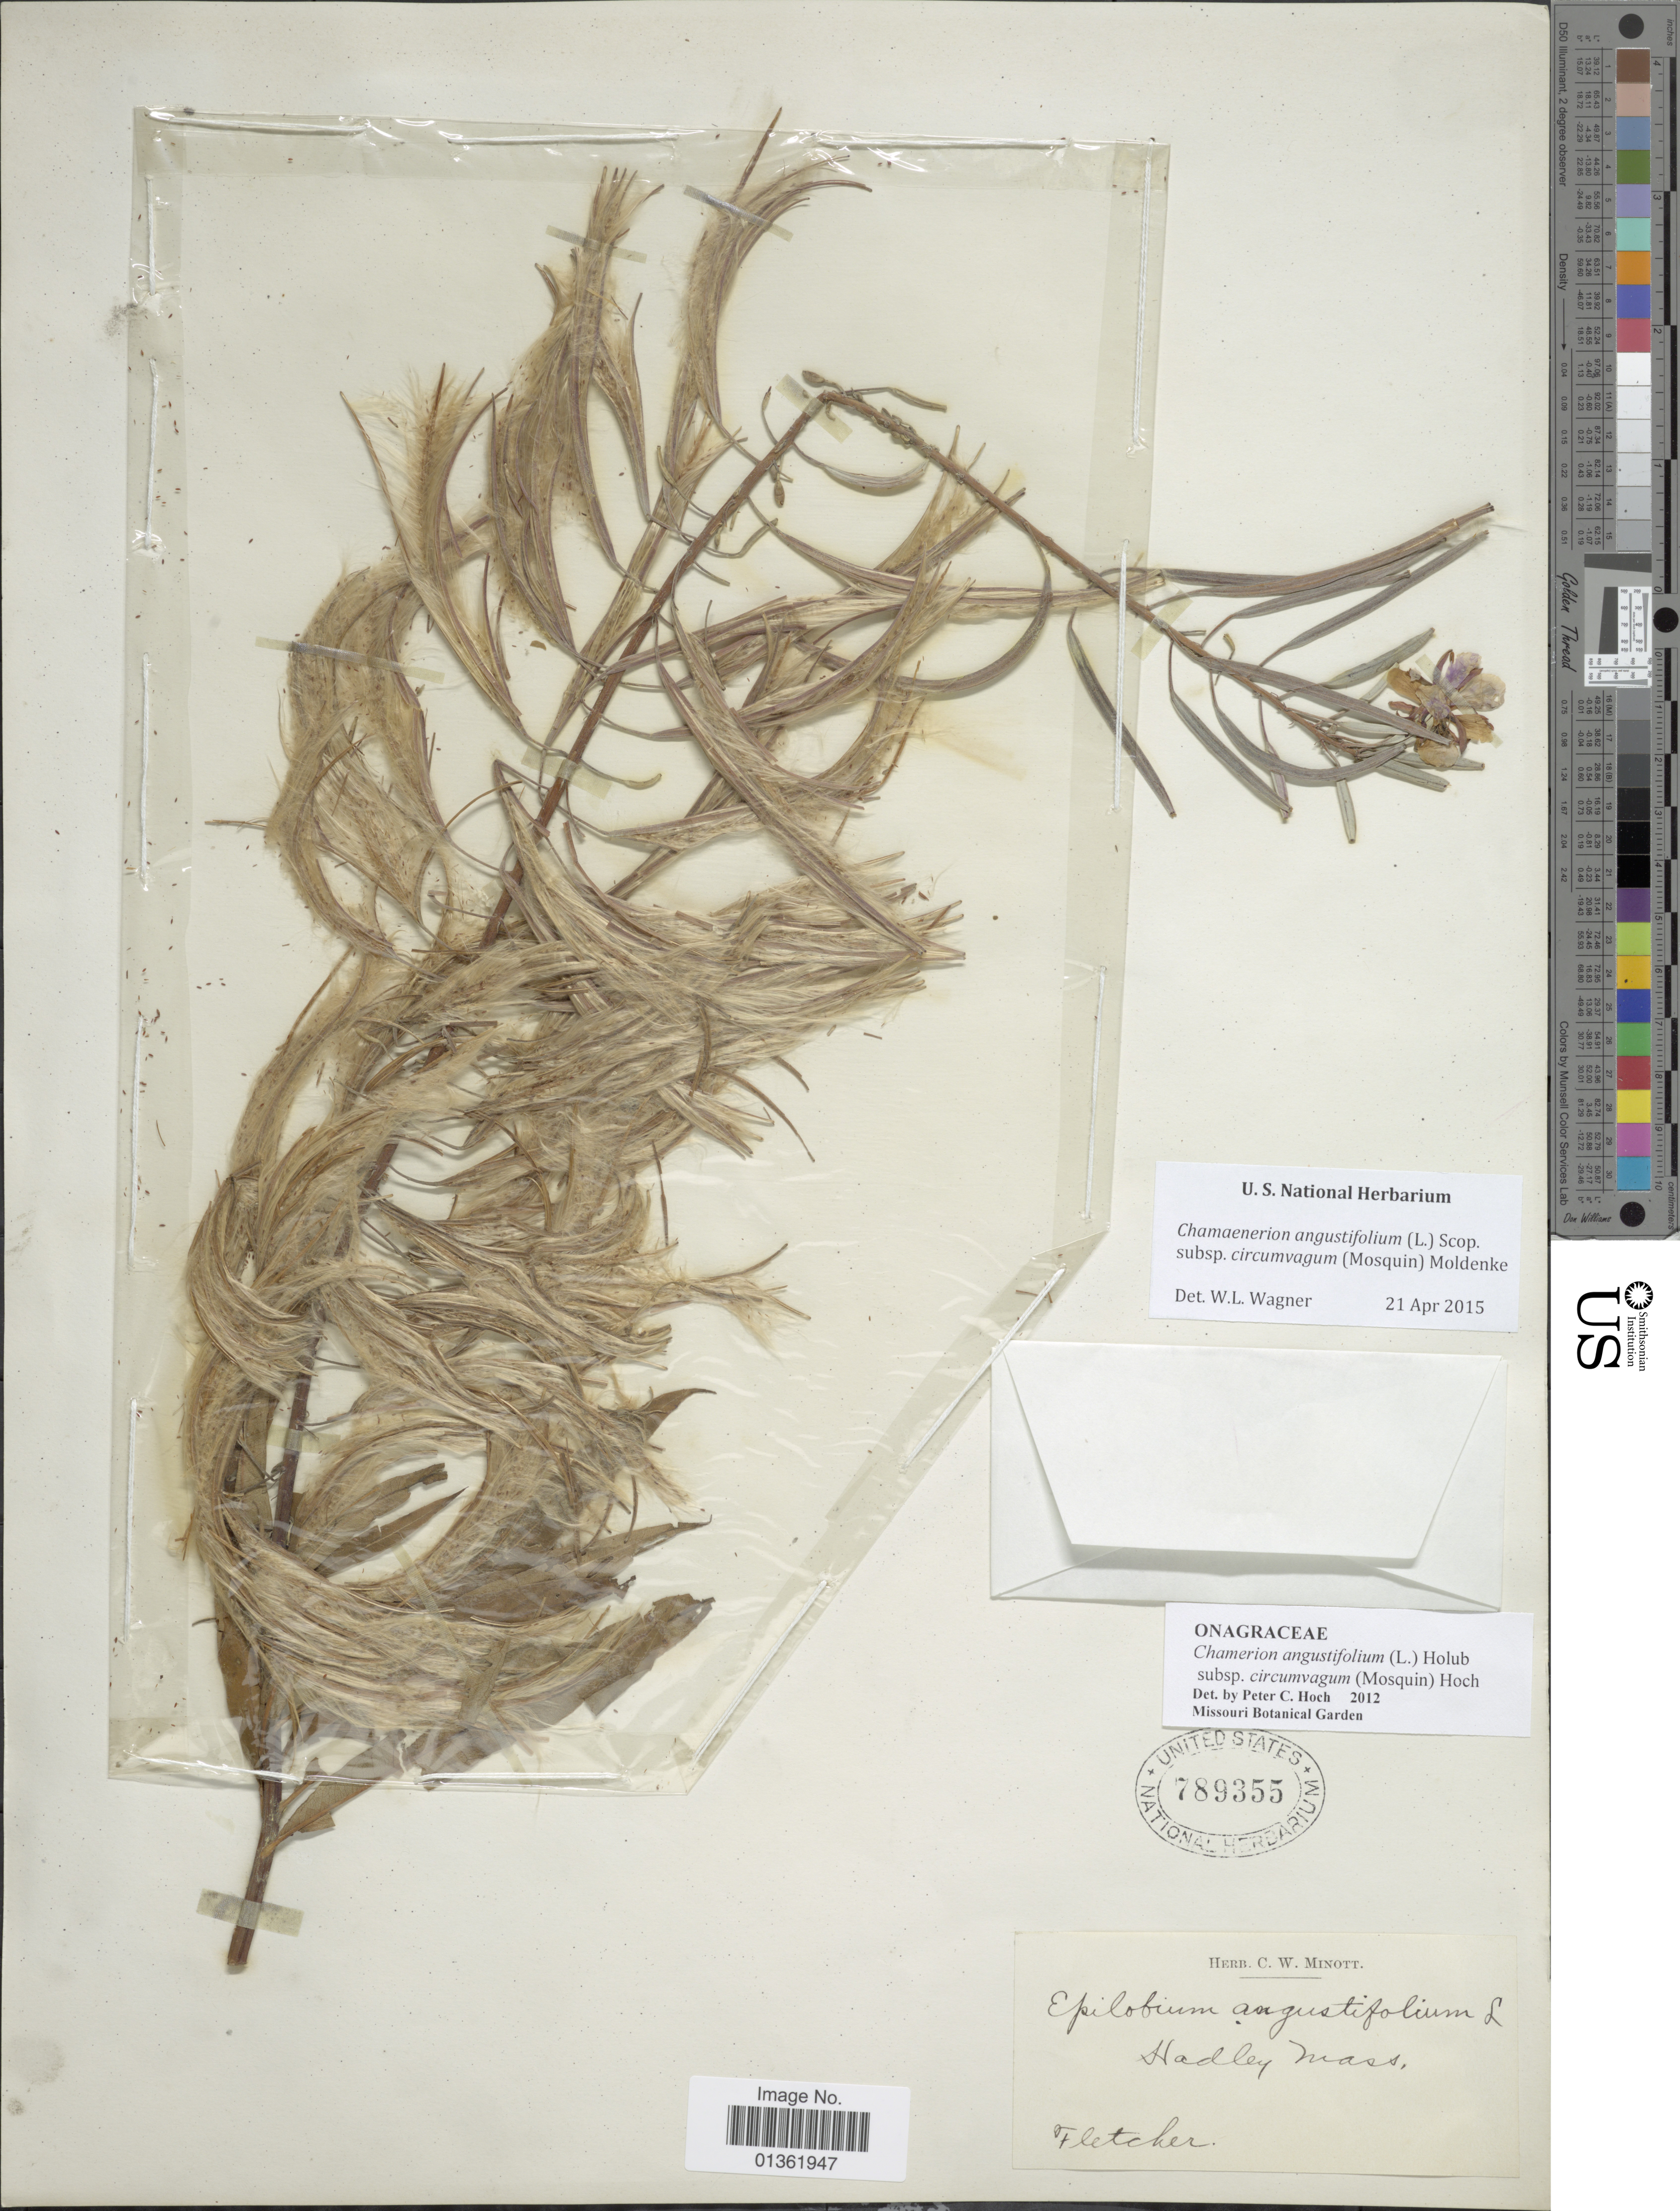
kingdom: Plantae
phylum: Tracheophyta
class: Magnoliopsida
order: Myrtales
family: Onagraceae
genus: Chamaenerion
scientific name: Chamaenerion angustifolium subsp. circumvagum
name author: (Mosquin) Moldenke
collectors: -. Fletcher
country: United States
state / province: Massachusetts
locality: Hadley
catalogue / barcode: US 789355